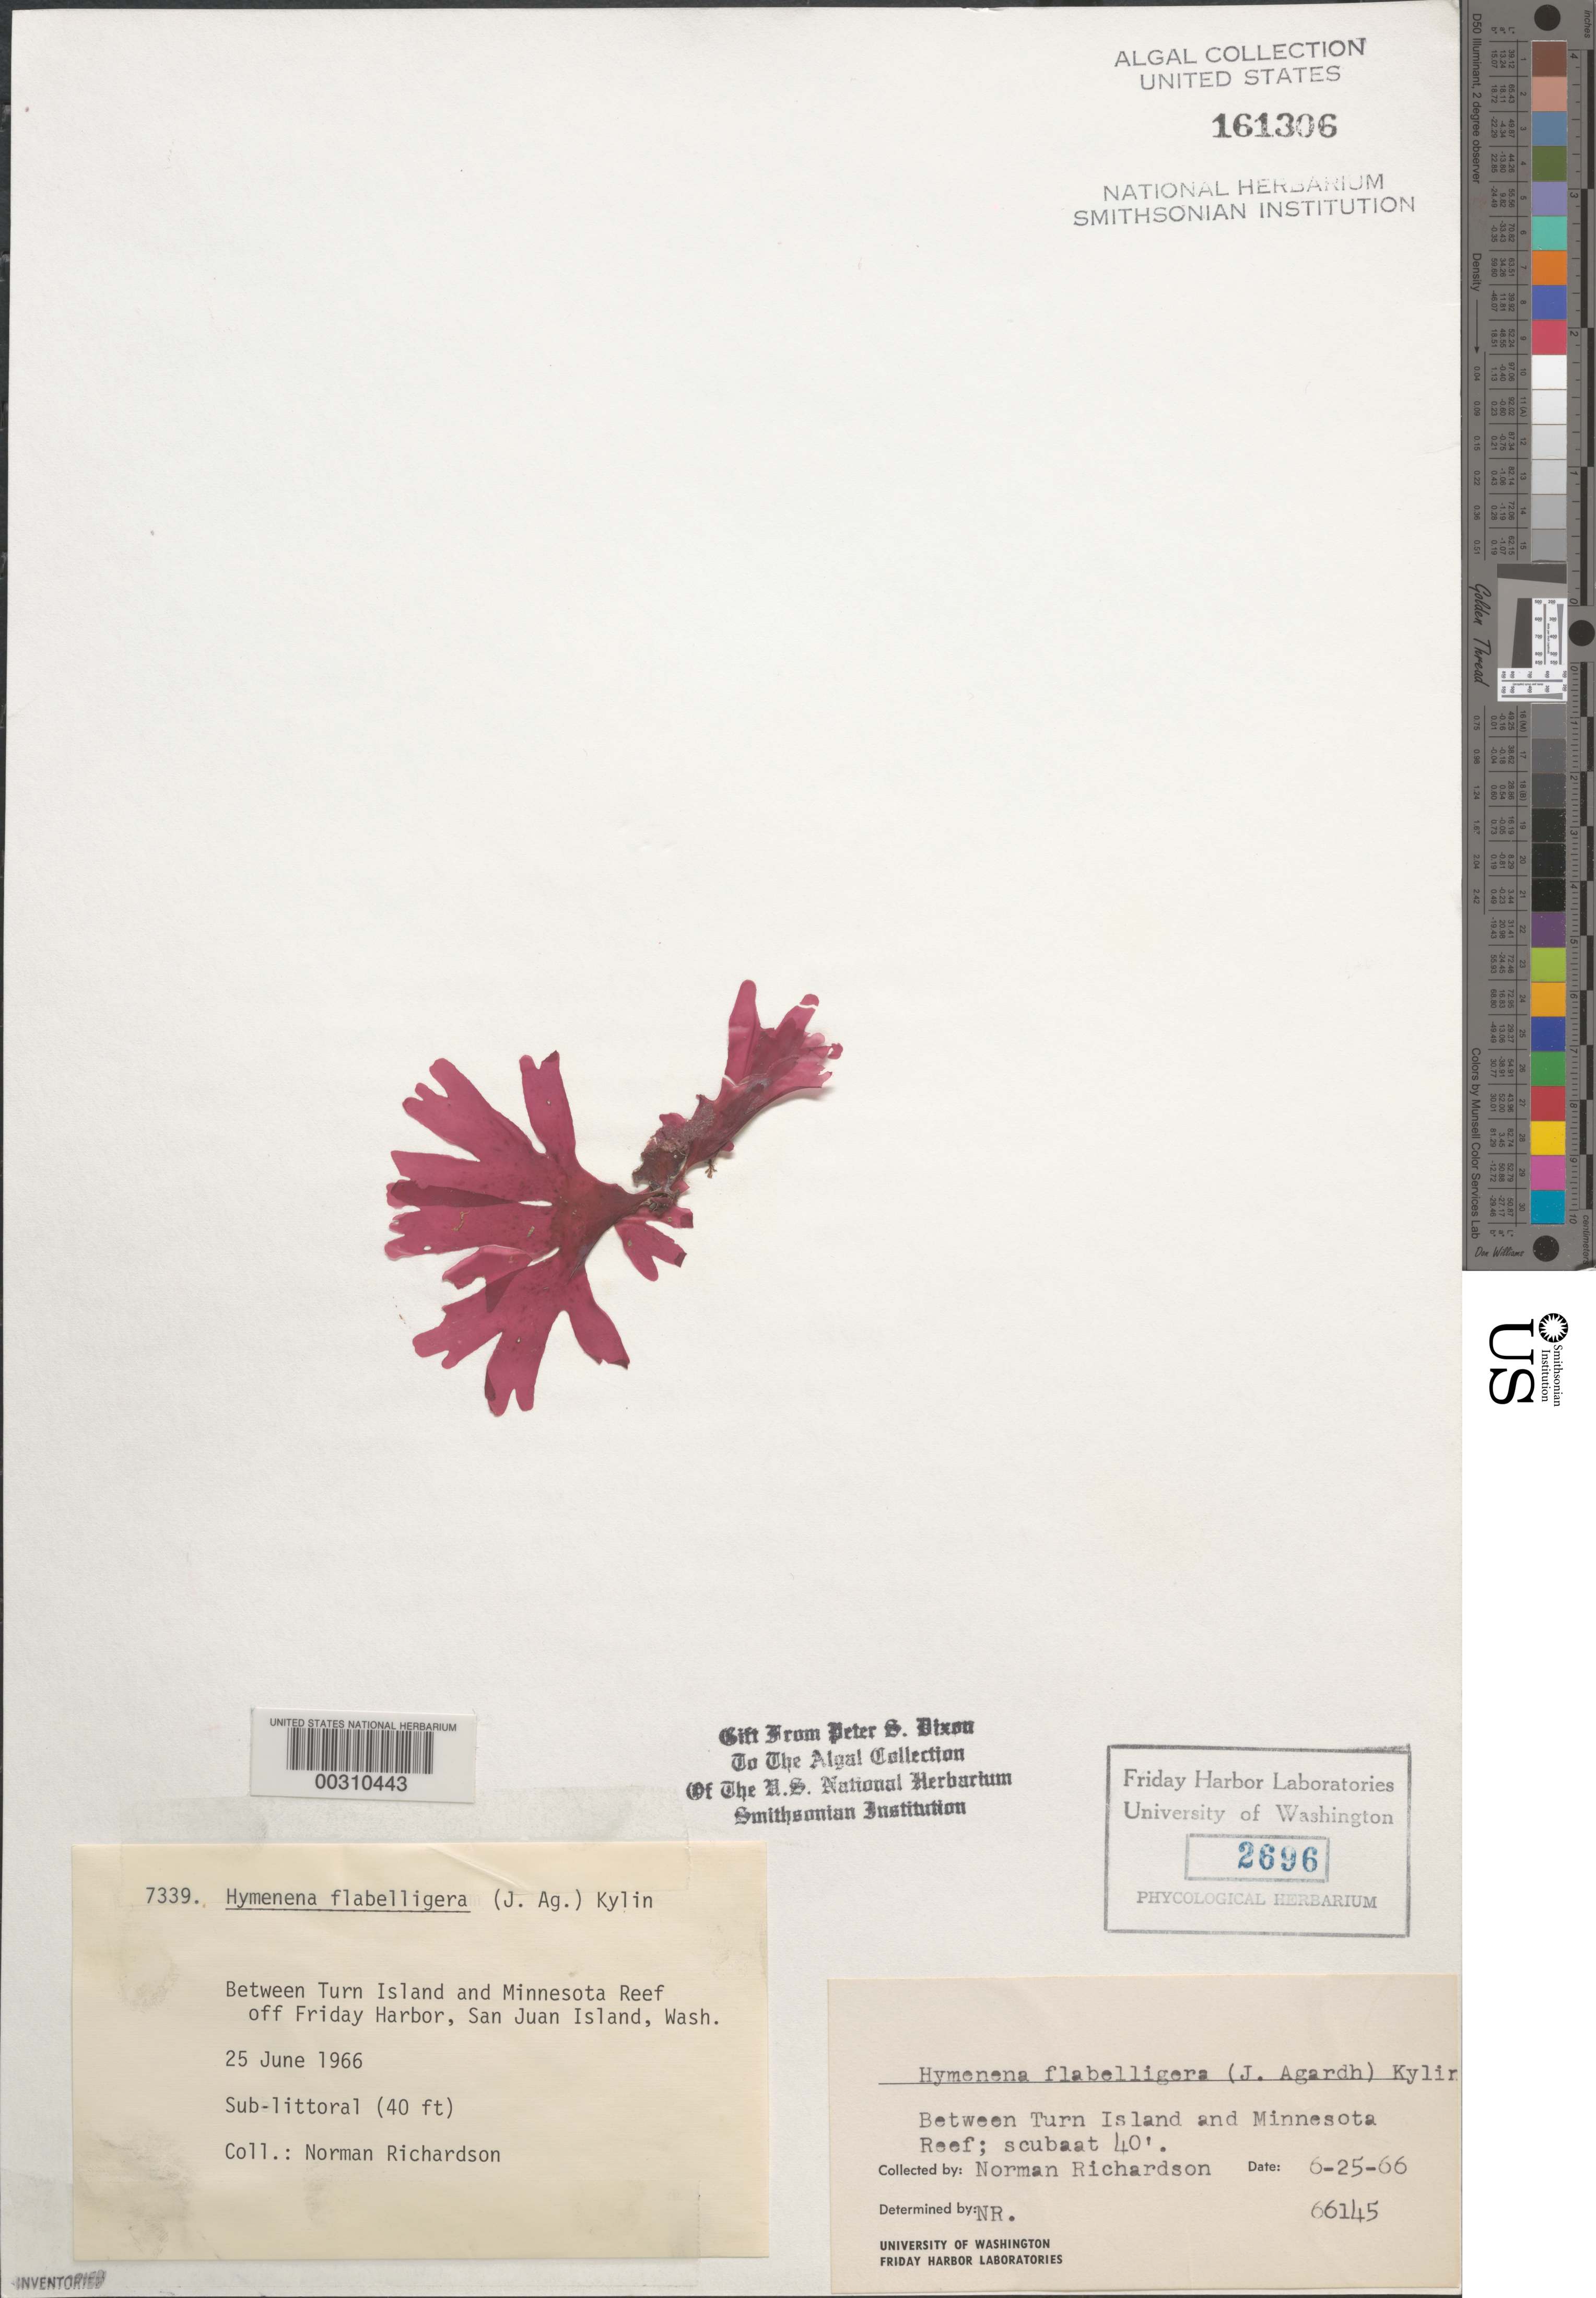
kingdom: Plantae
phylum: Rhodophyta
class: Florideophyceae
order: Ceramiales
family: Delesseriaceae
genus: Hymenena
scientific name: Hymenena flabelligera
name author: (J. Agardh) Kylin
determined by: Richardson, N.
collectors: N. Richardson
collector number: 66145 & PSD 7339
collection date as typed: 25 Jun 1966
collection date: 1966-06-25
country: United States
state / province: Washington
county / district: San Juan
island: San Juan Island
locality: Between Turn Island and Minnesota Reef, off Friday Harbor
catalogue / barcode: US 161306